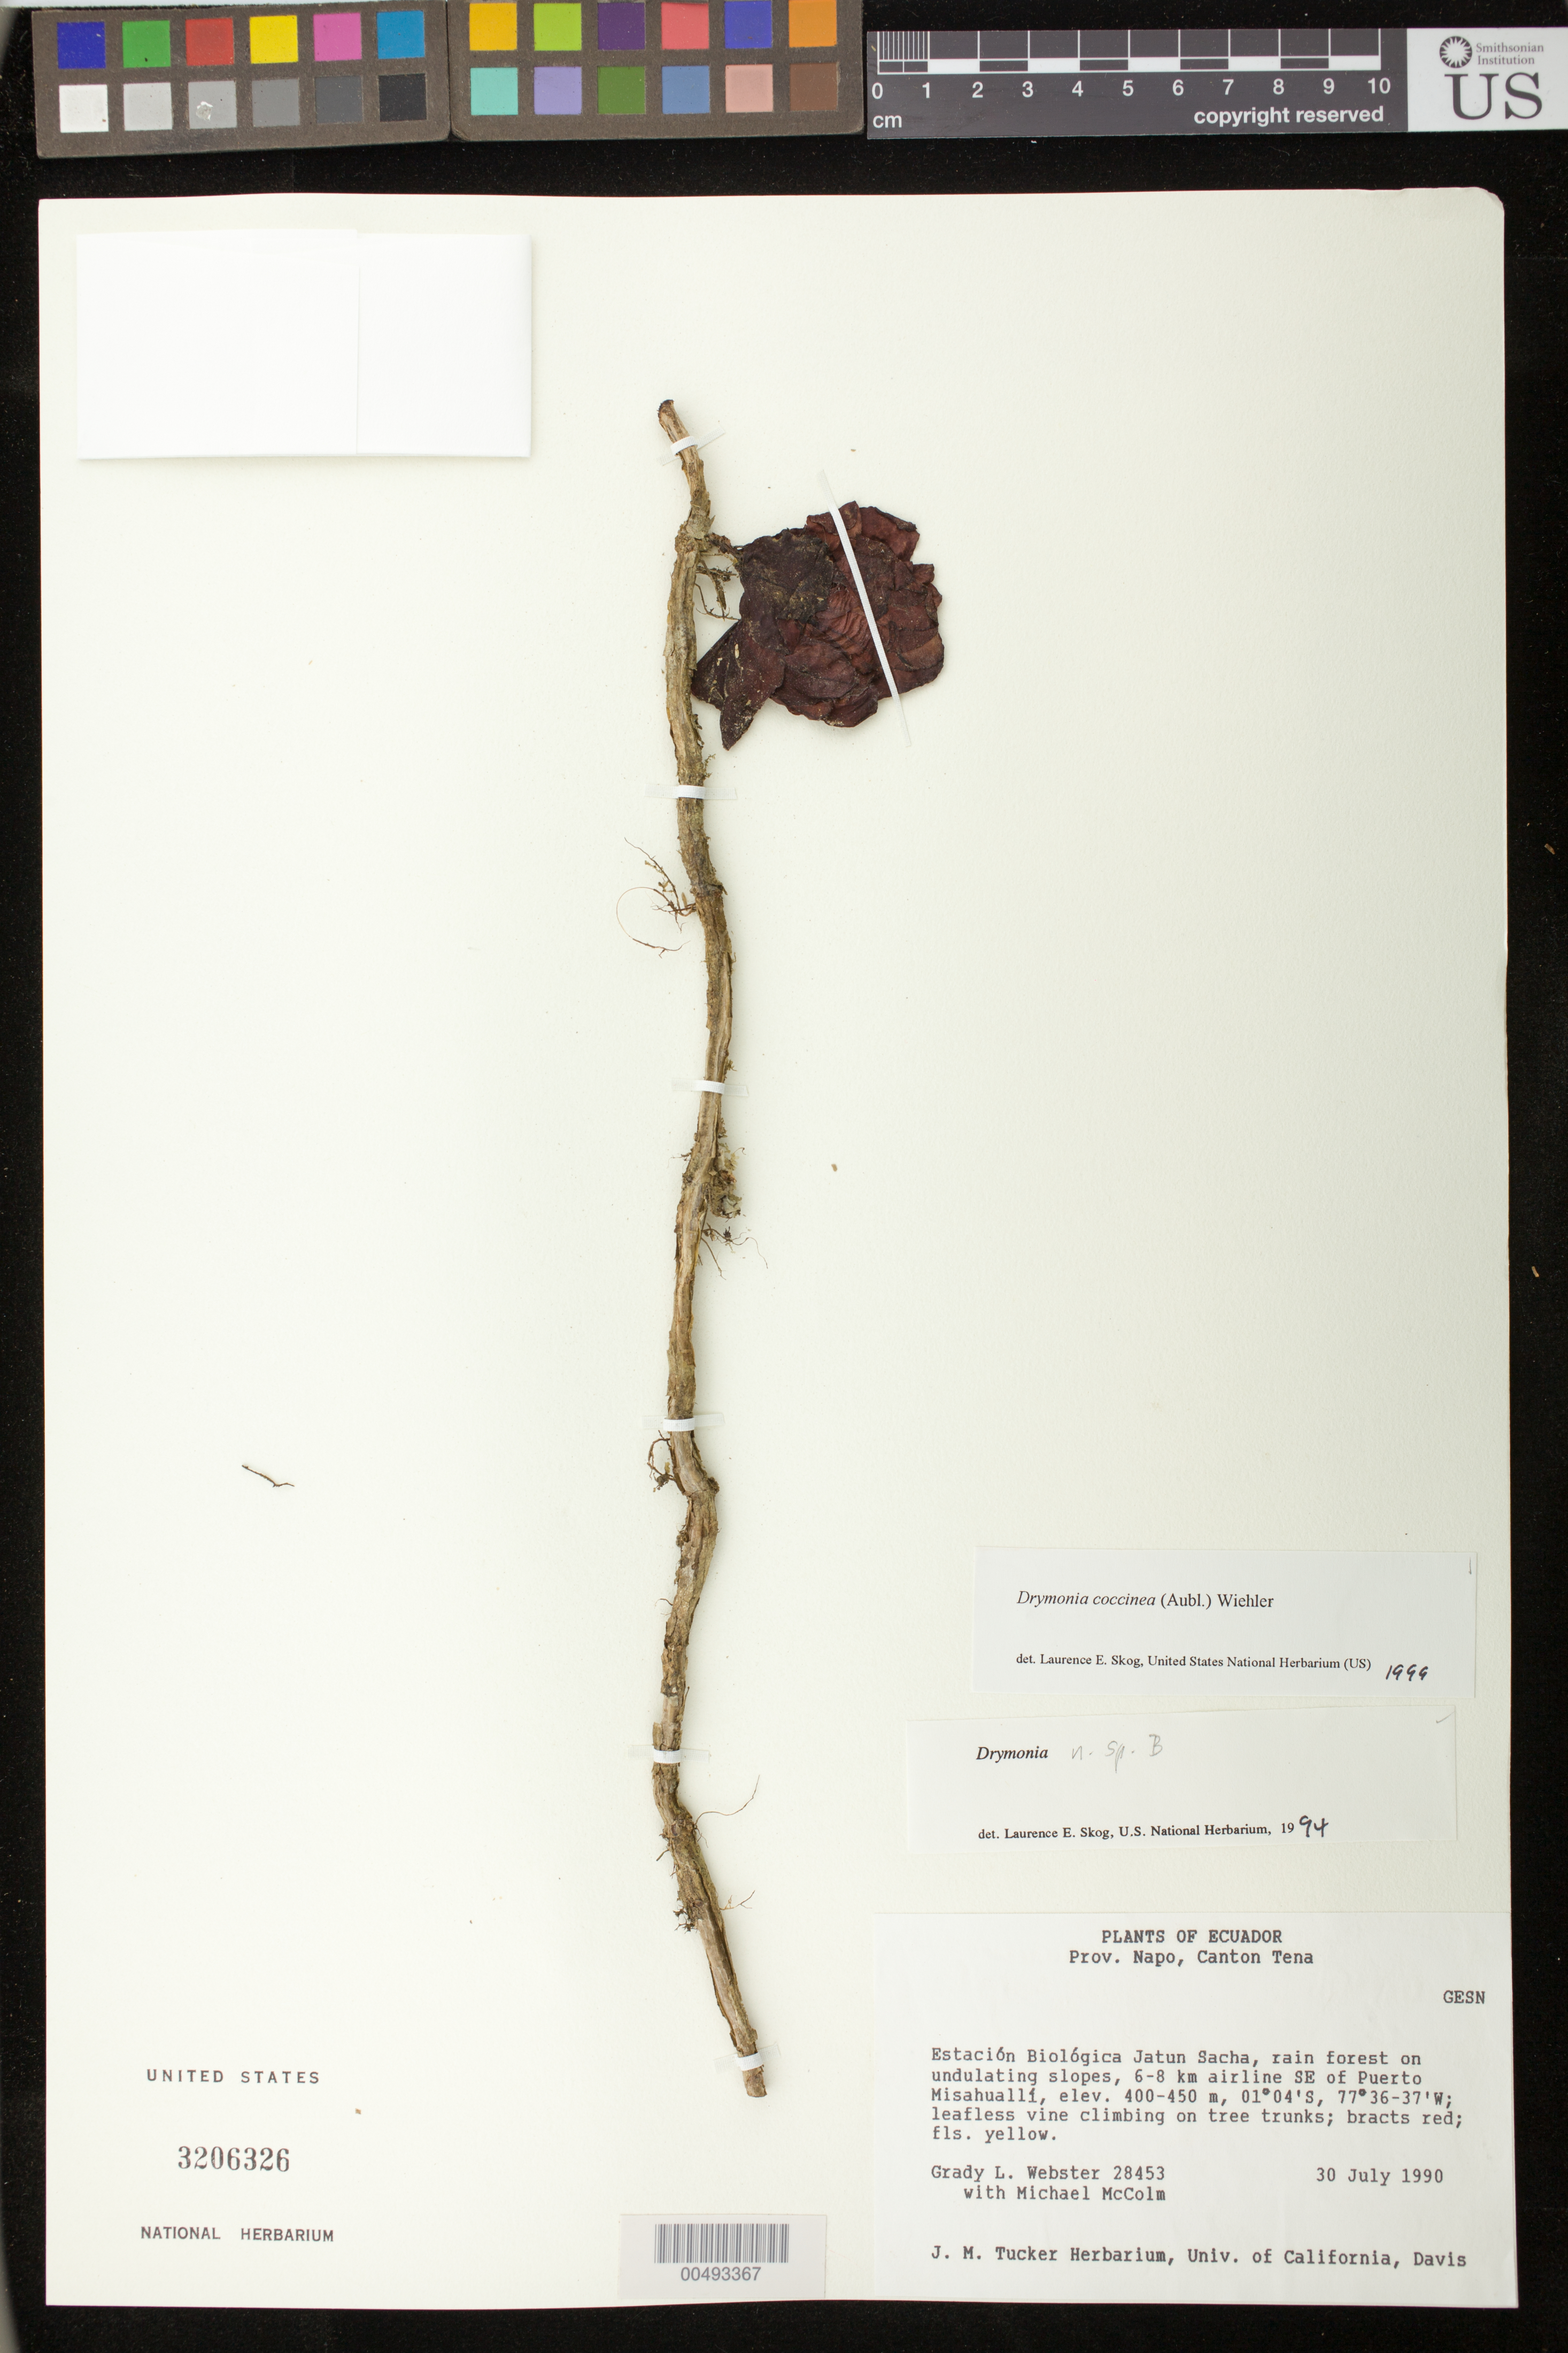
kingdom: Plantae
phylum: Tracheophyta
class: Magnoliopsida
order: Lamiales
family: Gesneriaceae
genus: Drymonia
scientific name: Drymonia coccinea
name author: (Aubl.) Wiehler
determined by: Skog, Laurence E.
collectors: G. L. Webster & M. McColm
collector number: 28453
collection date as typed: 30 Jul 1990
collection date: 1990-07-30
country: Ecuador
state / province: Napo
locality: Canton Tena; Estación Biológica Jatun Sacha, 6-8 km airline SE of Puerto Misahuallí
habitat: Rain forest on undulating slopes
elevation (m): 400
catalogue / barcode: US 3206326